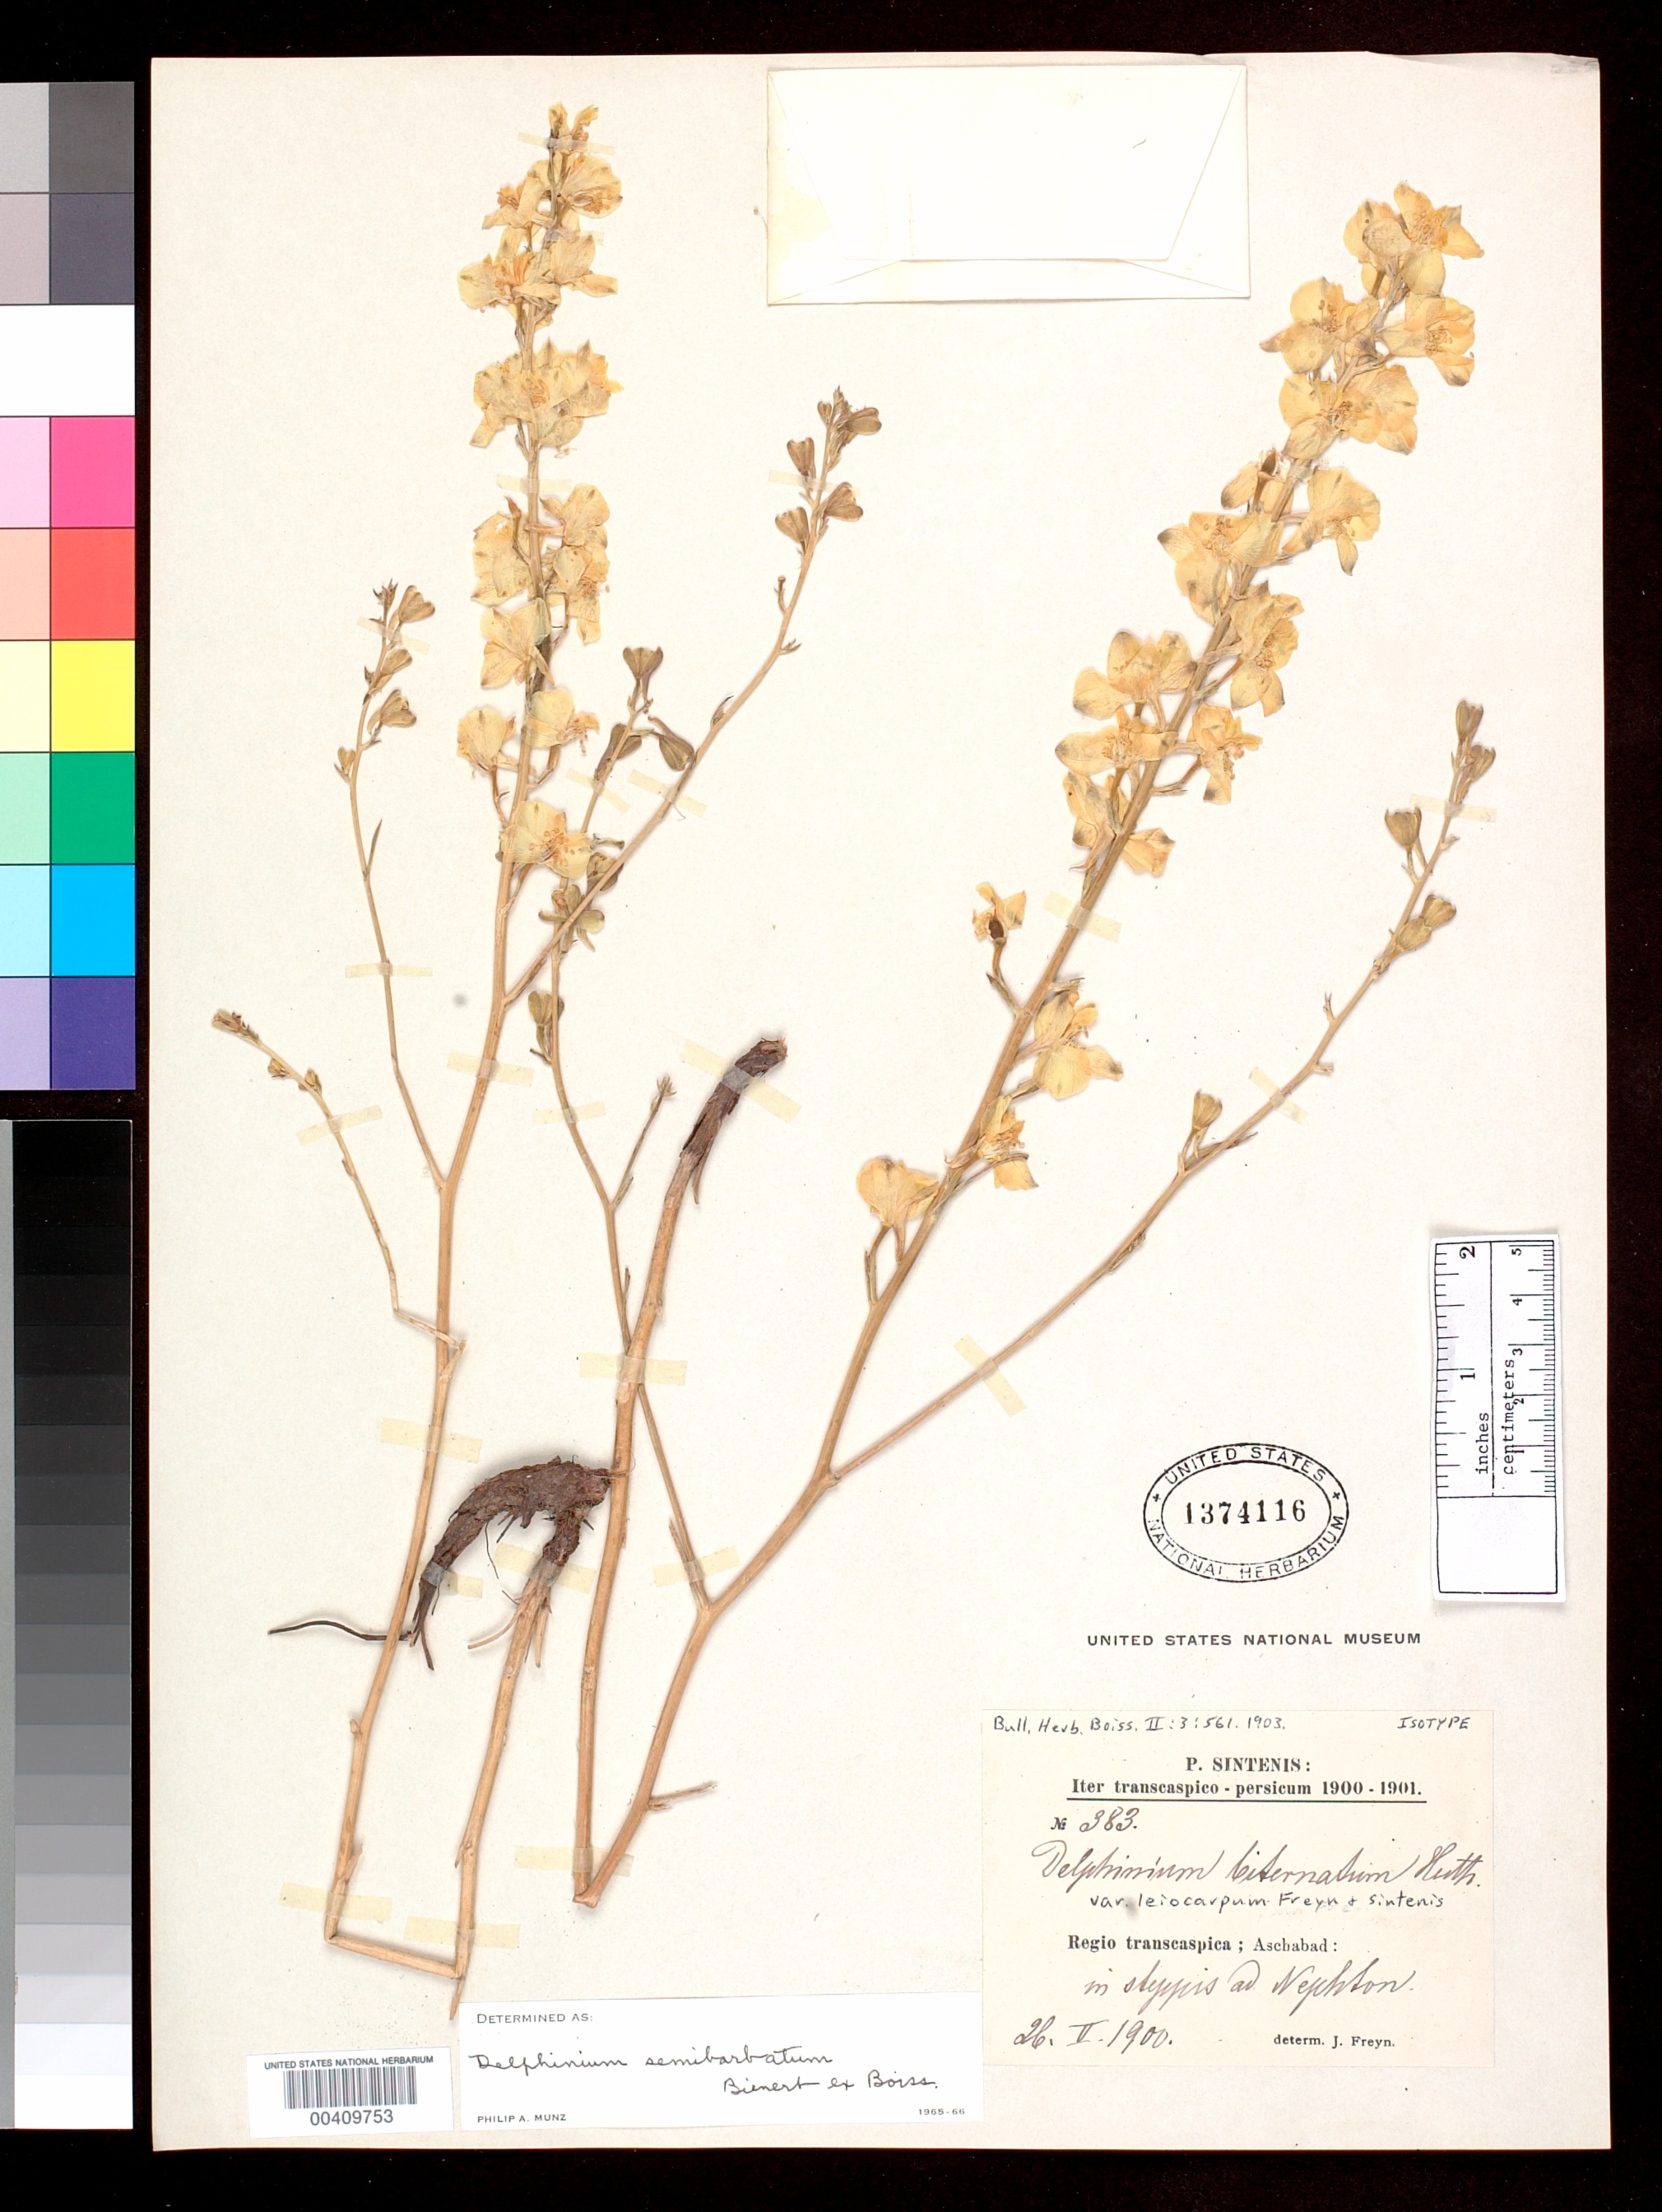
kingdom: Plantae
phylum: Tracheophyta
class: Magnoliopsida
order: Ranunculales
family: Ranunculaceae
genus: Delphinium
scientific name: Delphinium biternatum var. leiocarpum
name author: Freyn & Sint.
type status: Isotype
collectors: P. Sintenis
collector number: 383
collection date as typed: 26 May 1900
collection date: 1900-05-26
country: Iran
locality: Regio Transcaspica, Aschabad.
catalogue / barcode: US 1374116